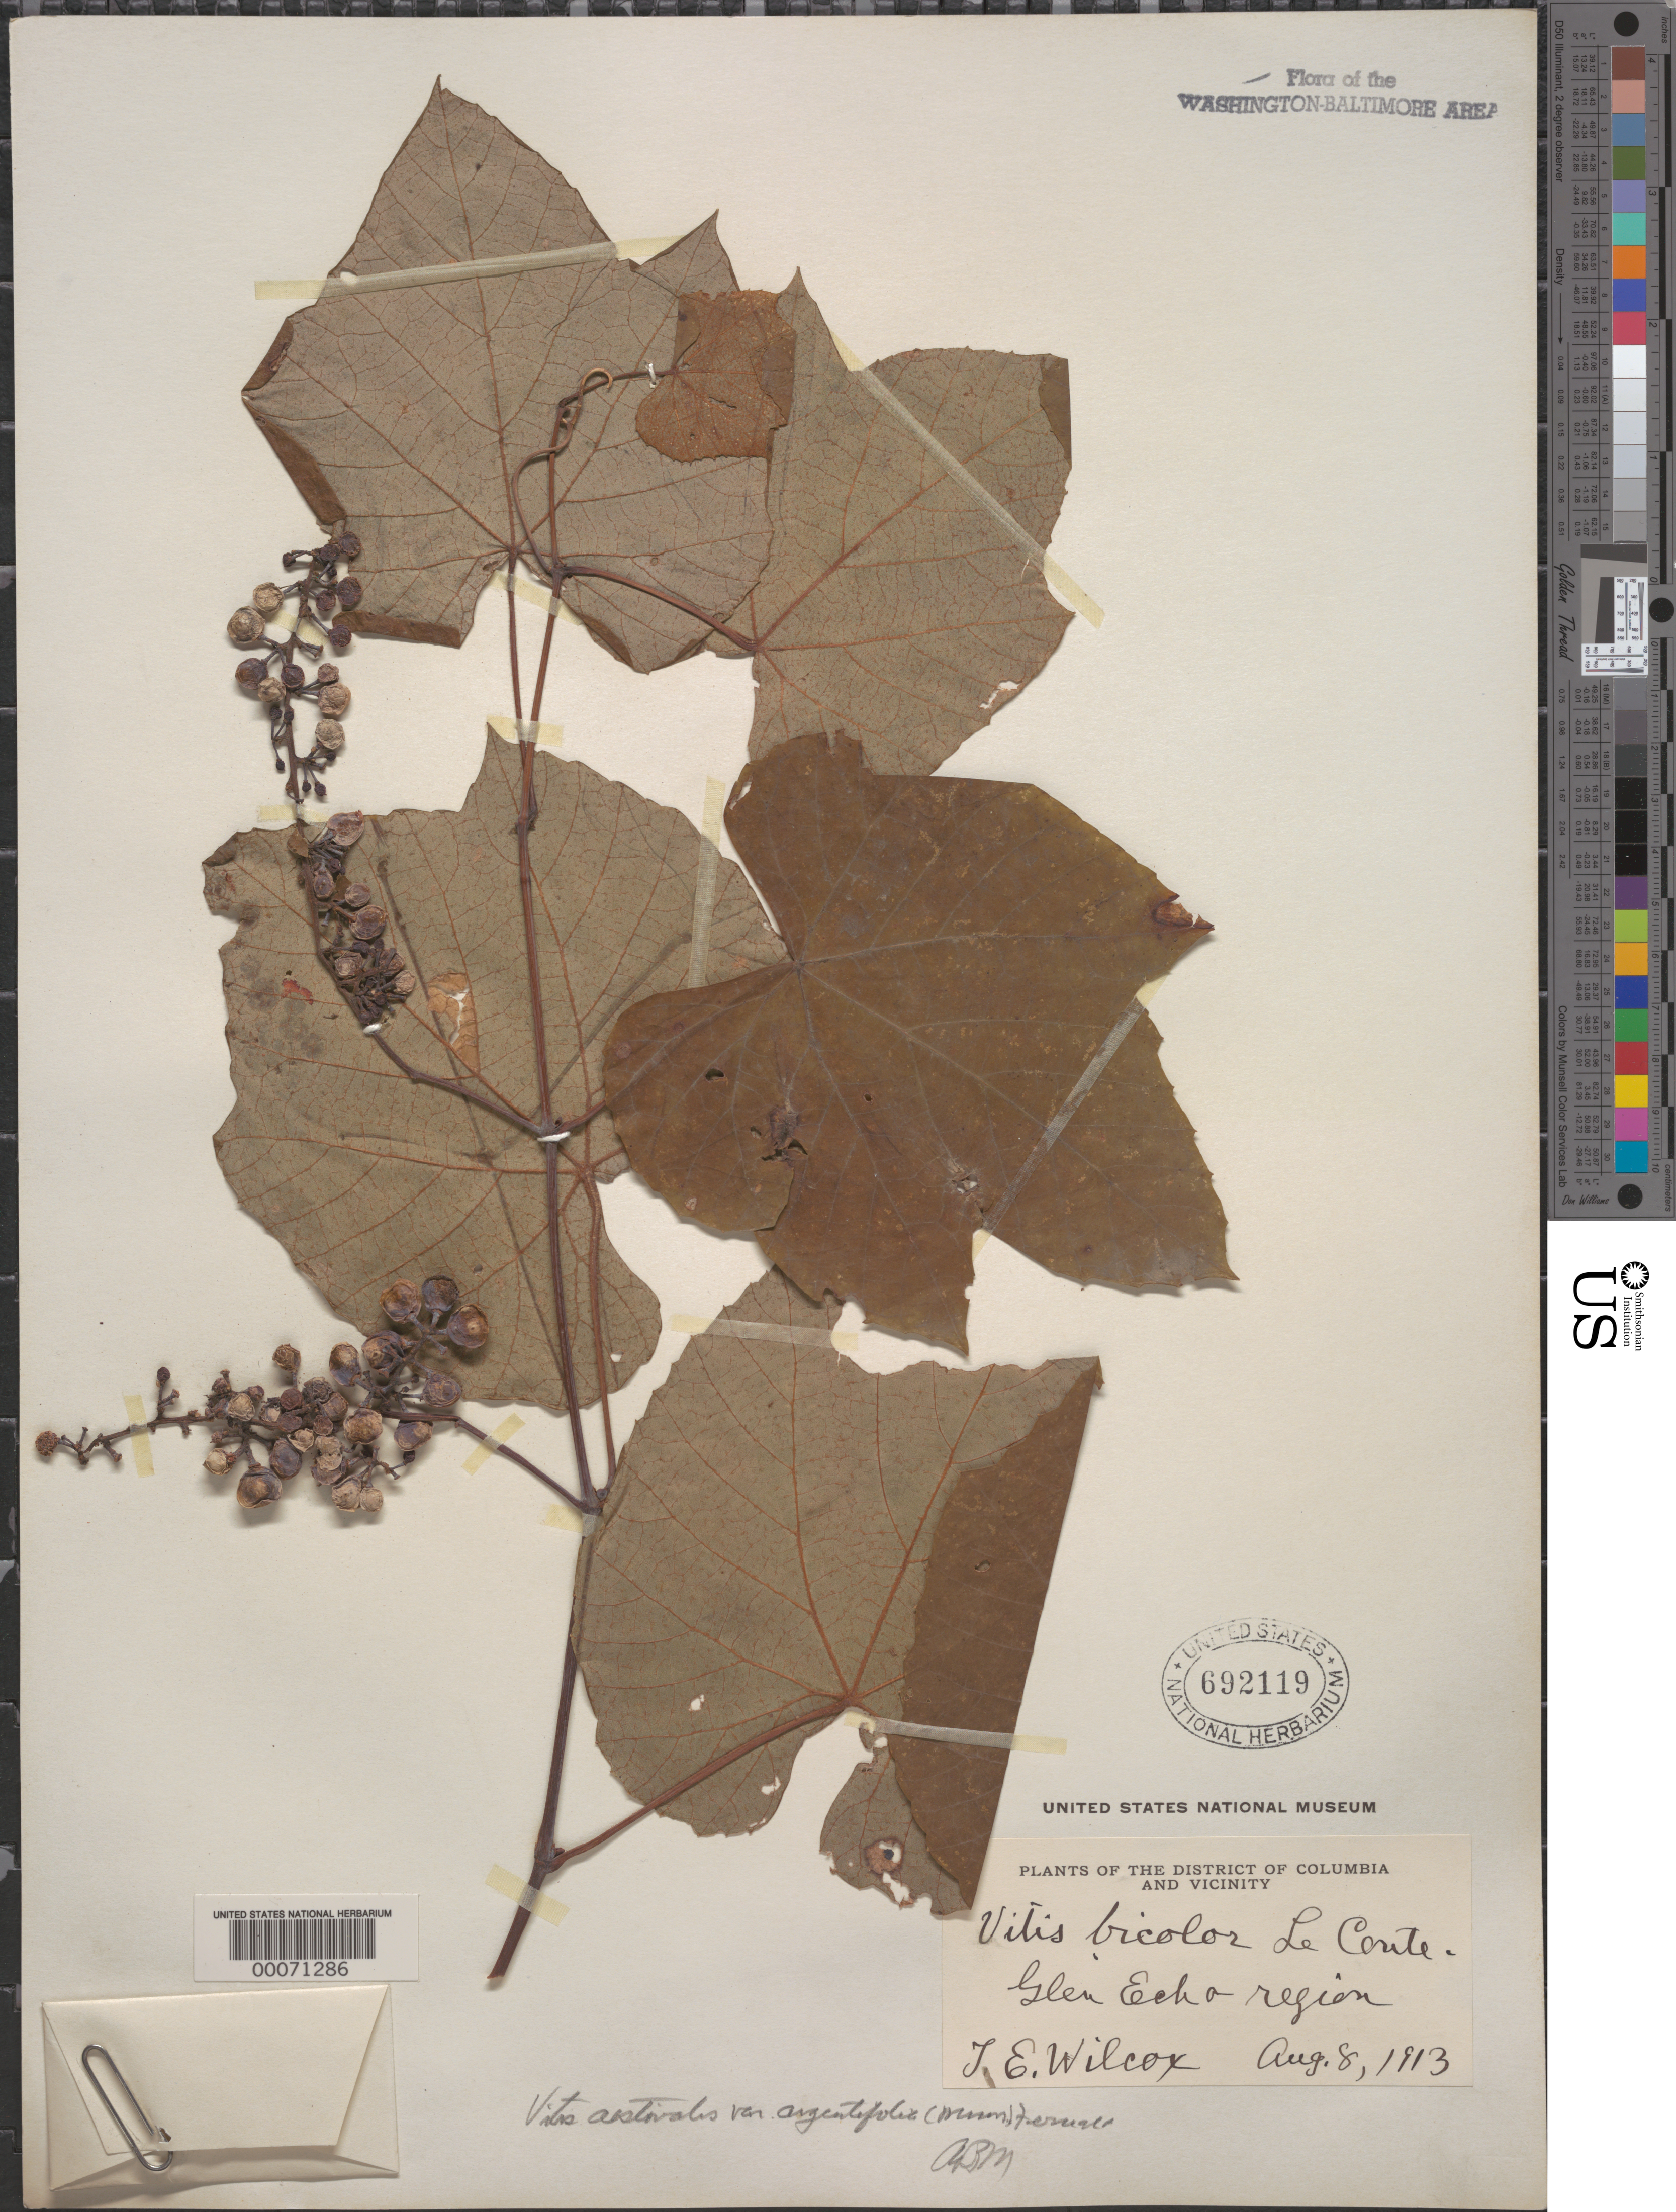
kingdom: Plantae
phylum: Tracheophyta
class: Magnoliopsida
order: Vitales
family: Vitaceae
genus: Vitis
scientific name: Vitis aestivalis var. argentifolia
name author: Michx.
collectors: T. E. Wilcox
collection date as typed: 08 Aug 1913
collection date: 1913-08-08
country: United States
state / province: Maryland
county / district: Montgomery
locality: Glen Echo vicinity C. & O. Canal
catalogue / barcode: US 692119